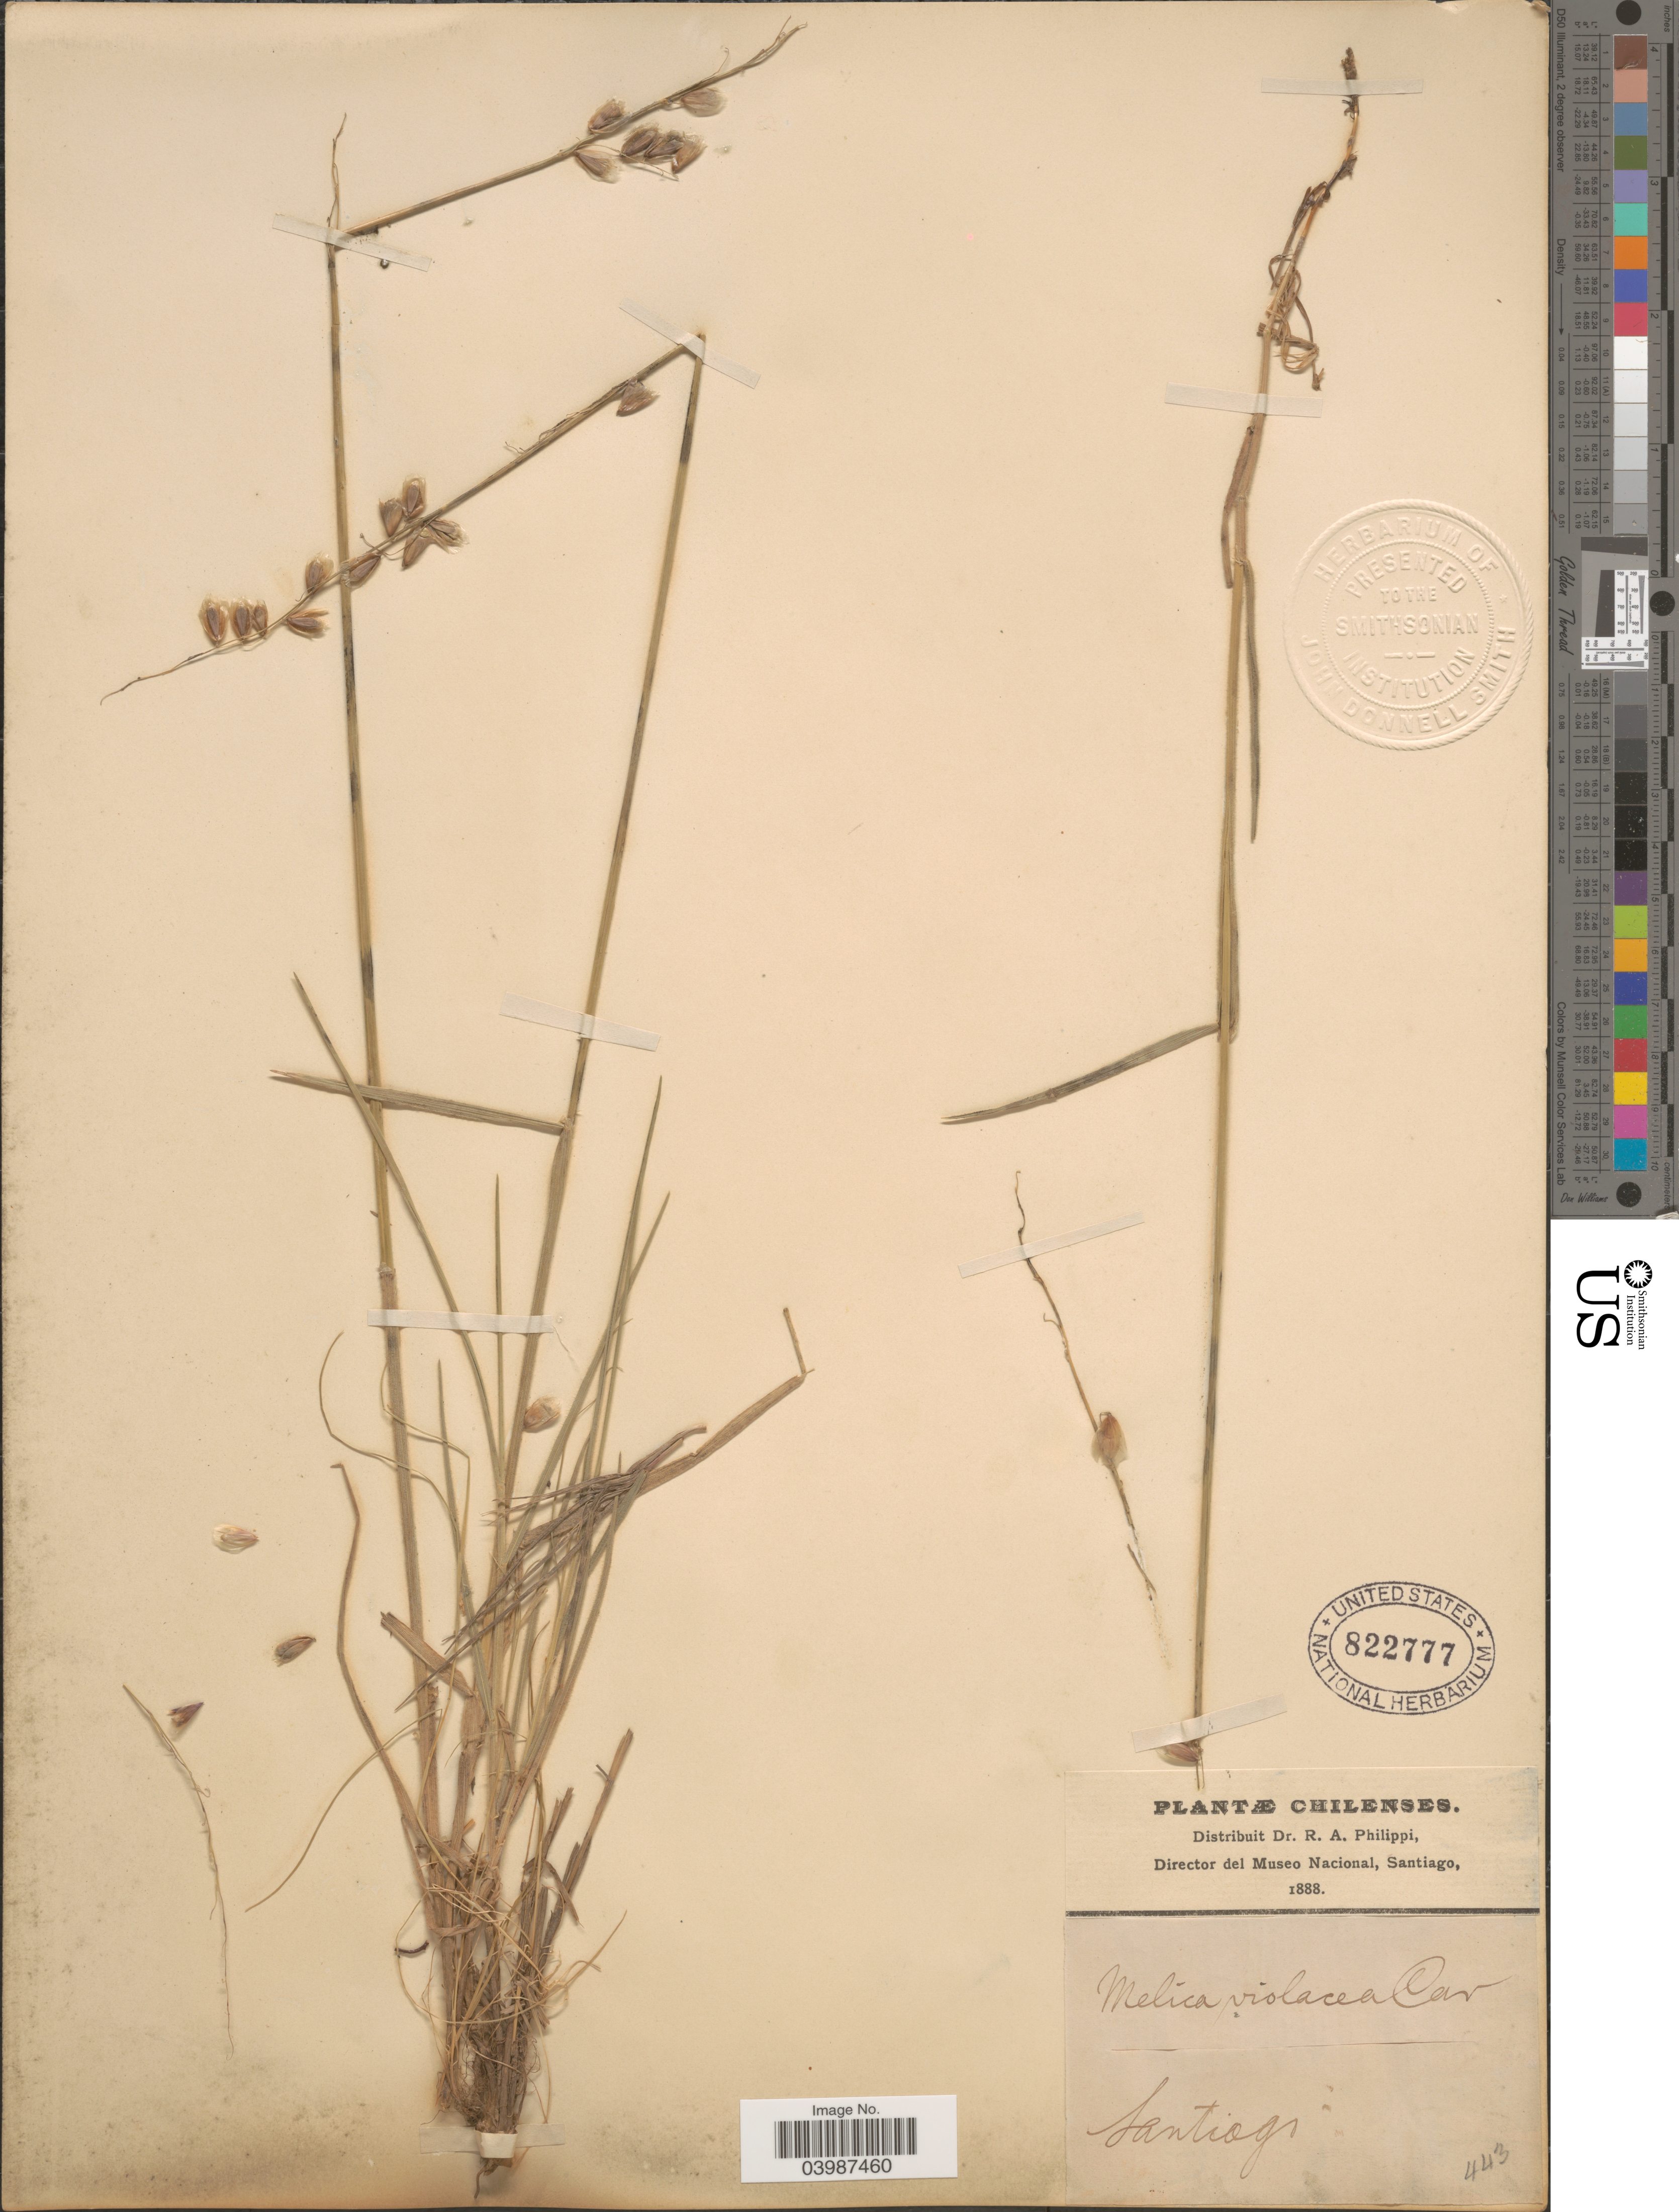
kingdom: Plantae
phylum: Tracheophyta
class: Liliopsida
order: Poales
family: Poaceae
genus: Melica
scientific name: Melica violacea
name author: Cav.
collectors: ex. herb. R.A. Philippi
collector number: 443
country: Chile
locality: Santiago.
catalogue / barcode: US 822777